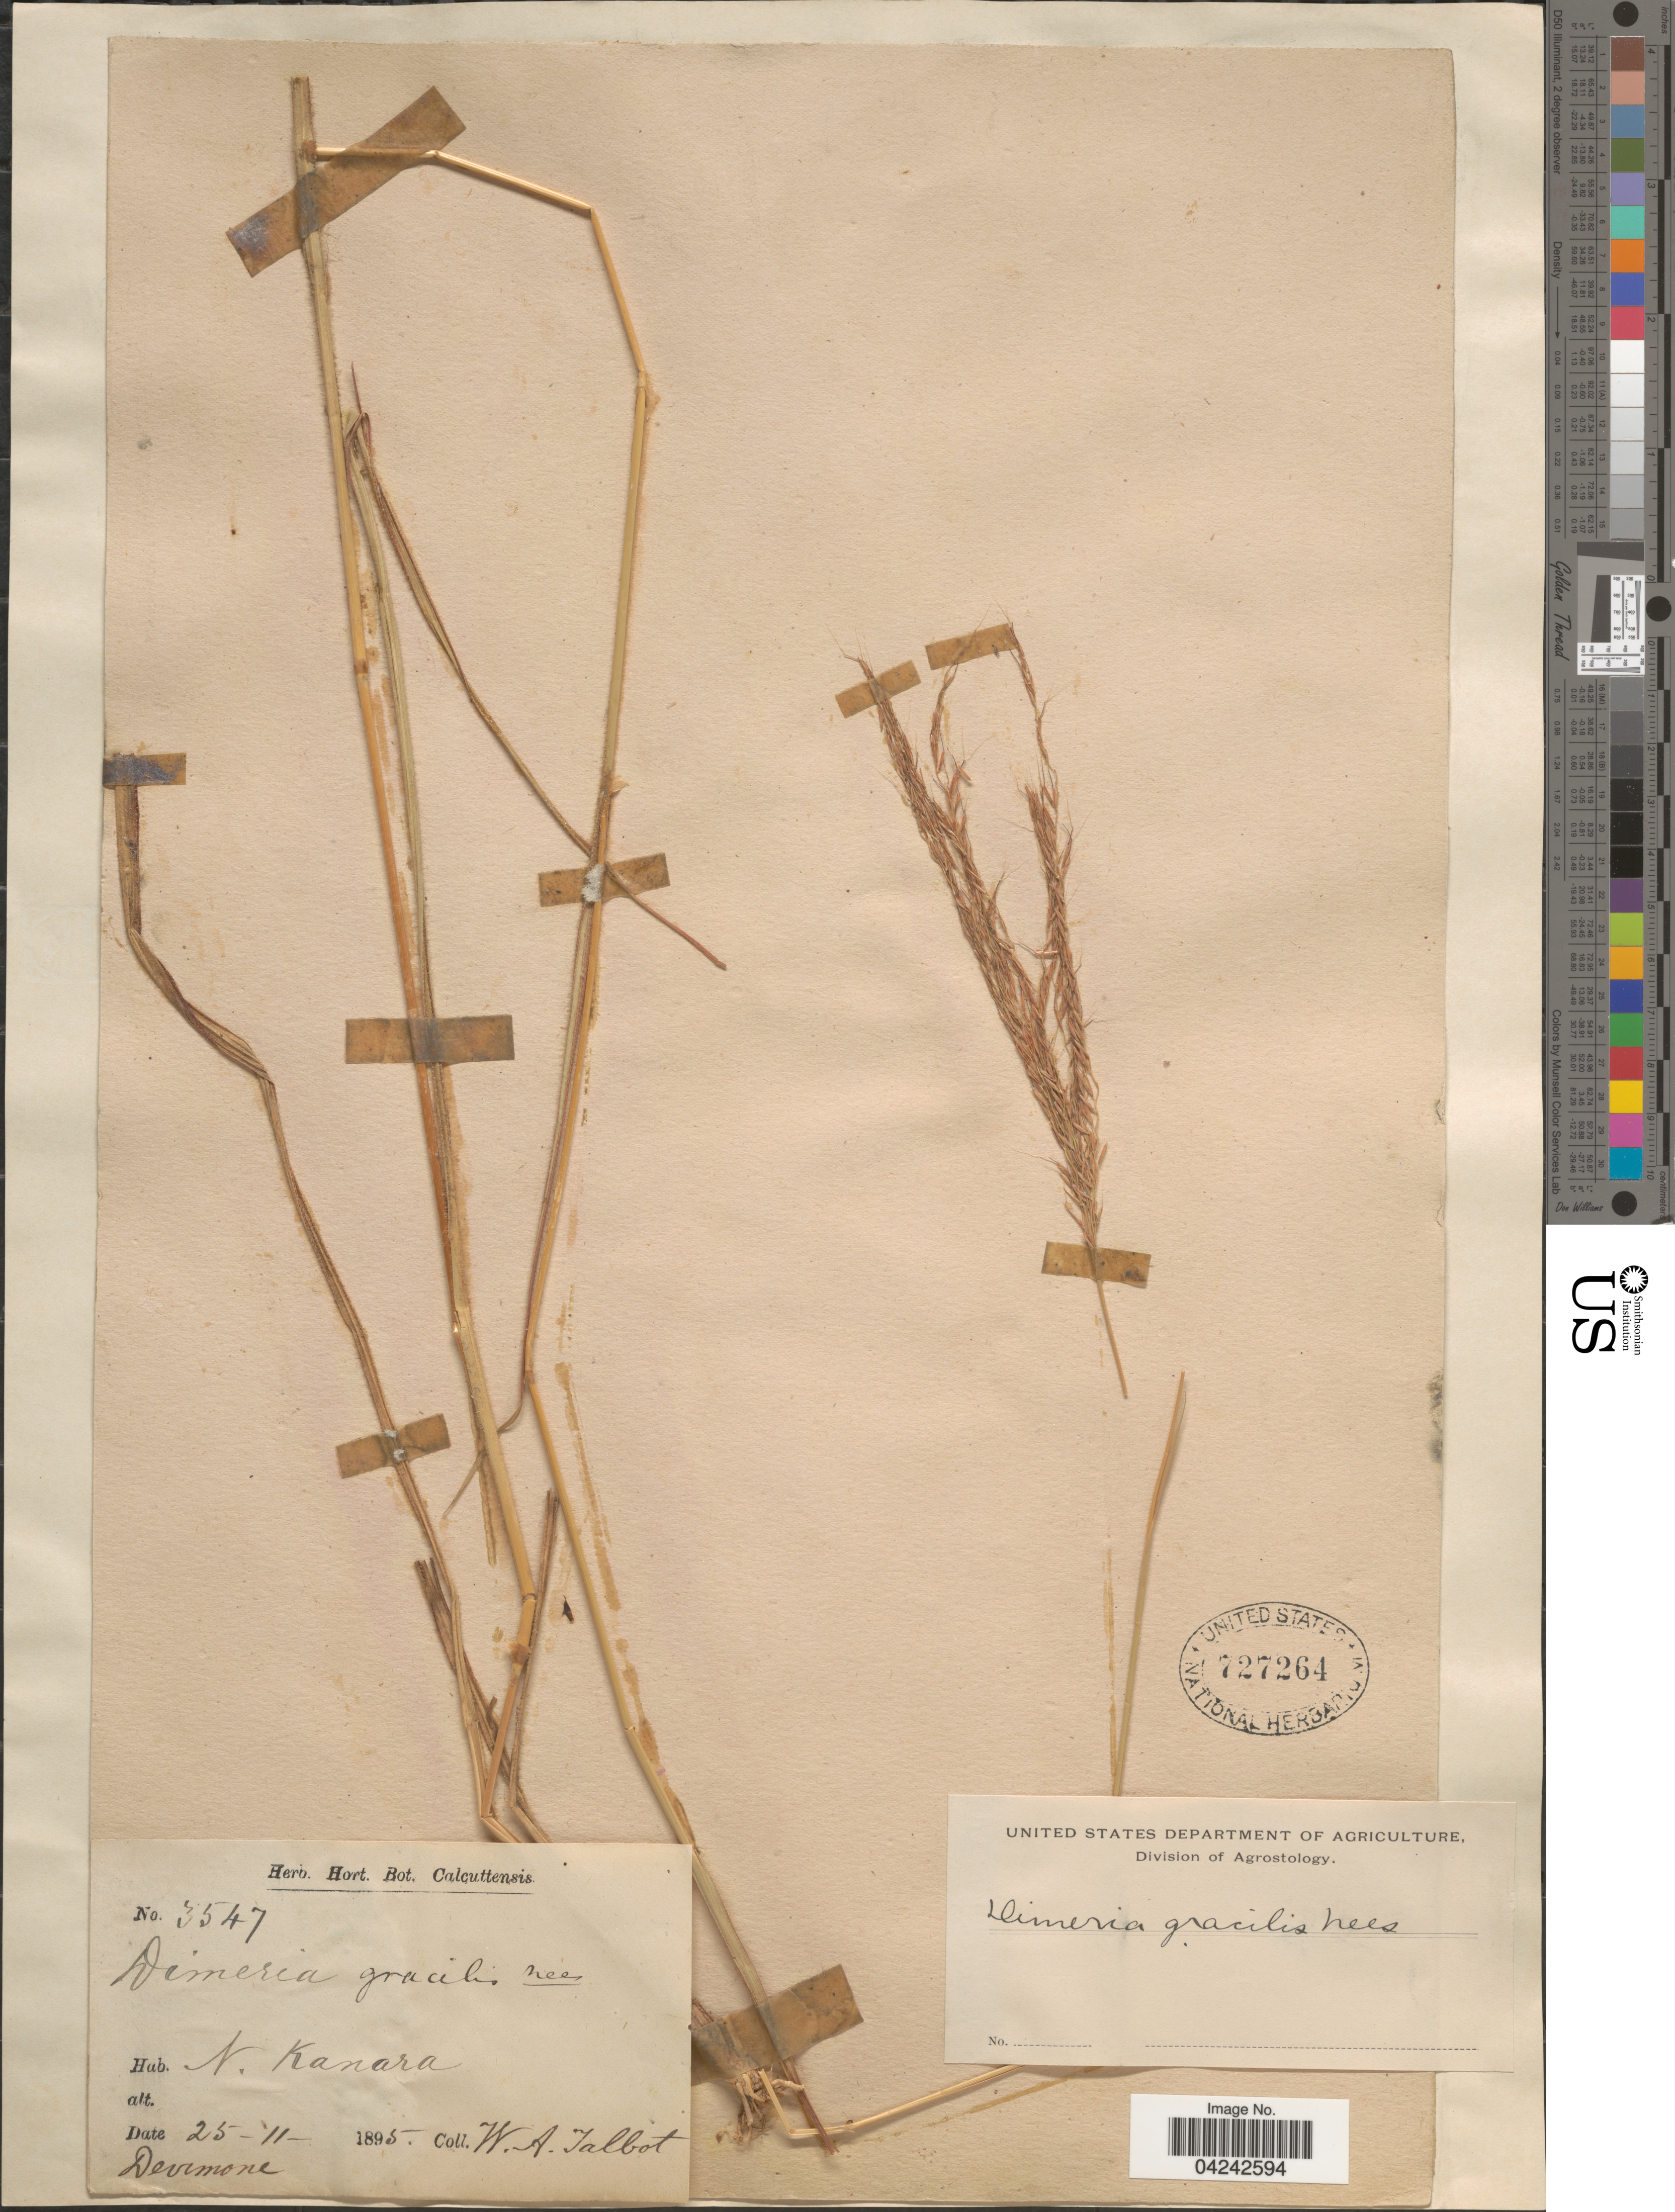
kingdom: Plantae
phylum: Tracheophyta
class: Liliopsida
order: Poales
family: Poaceae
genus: Dimeria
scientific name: Dimeria gracilis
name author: Nees ex Steud.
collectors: W. Talbot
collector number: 3547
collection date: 1895-11-25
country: India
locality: N. Kanara.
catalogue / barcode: US 727264